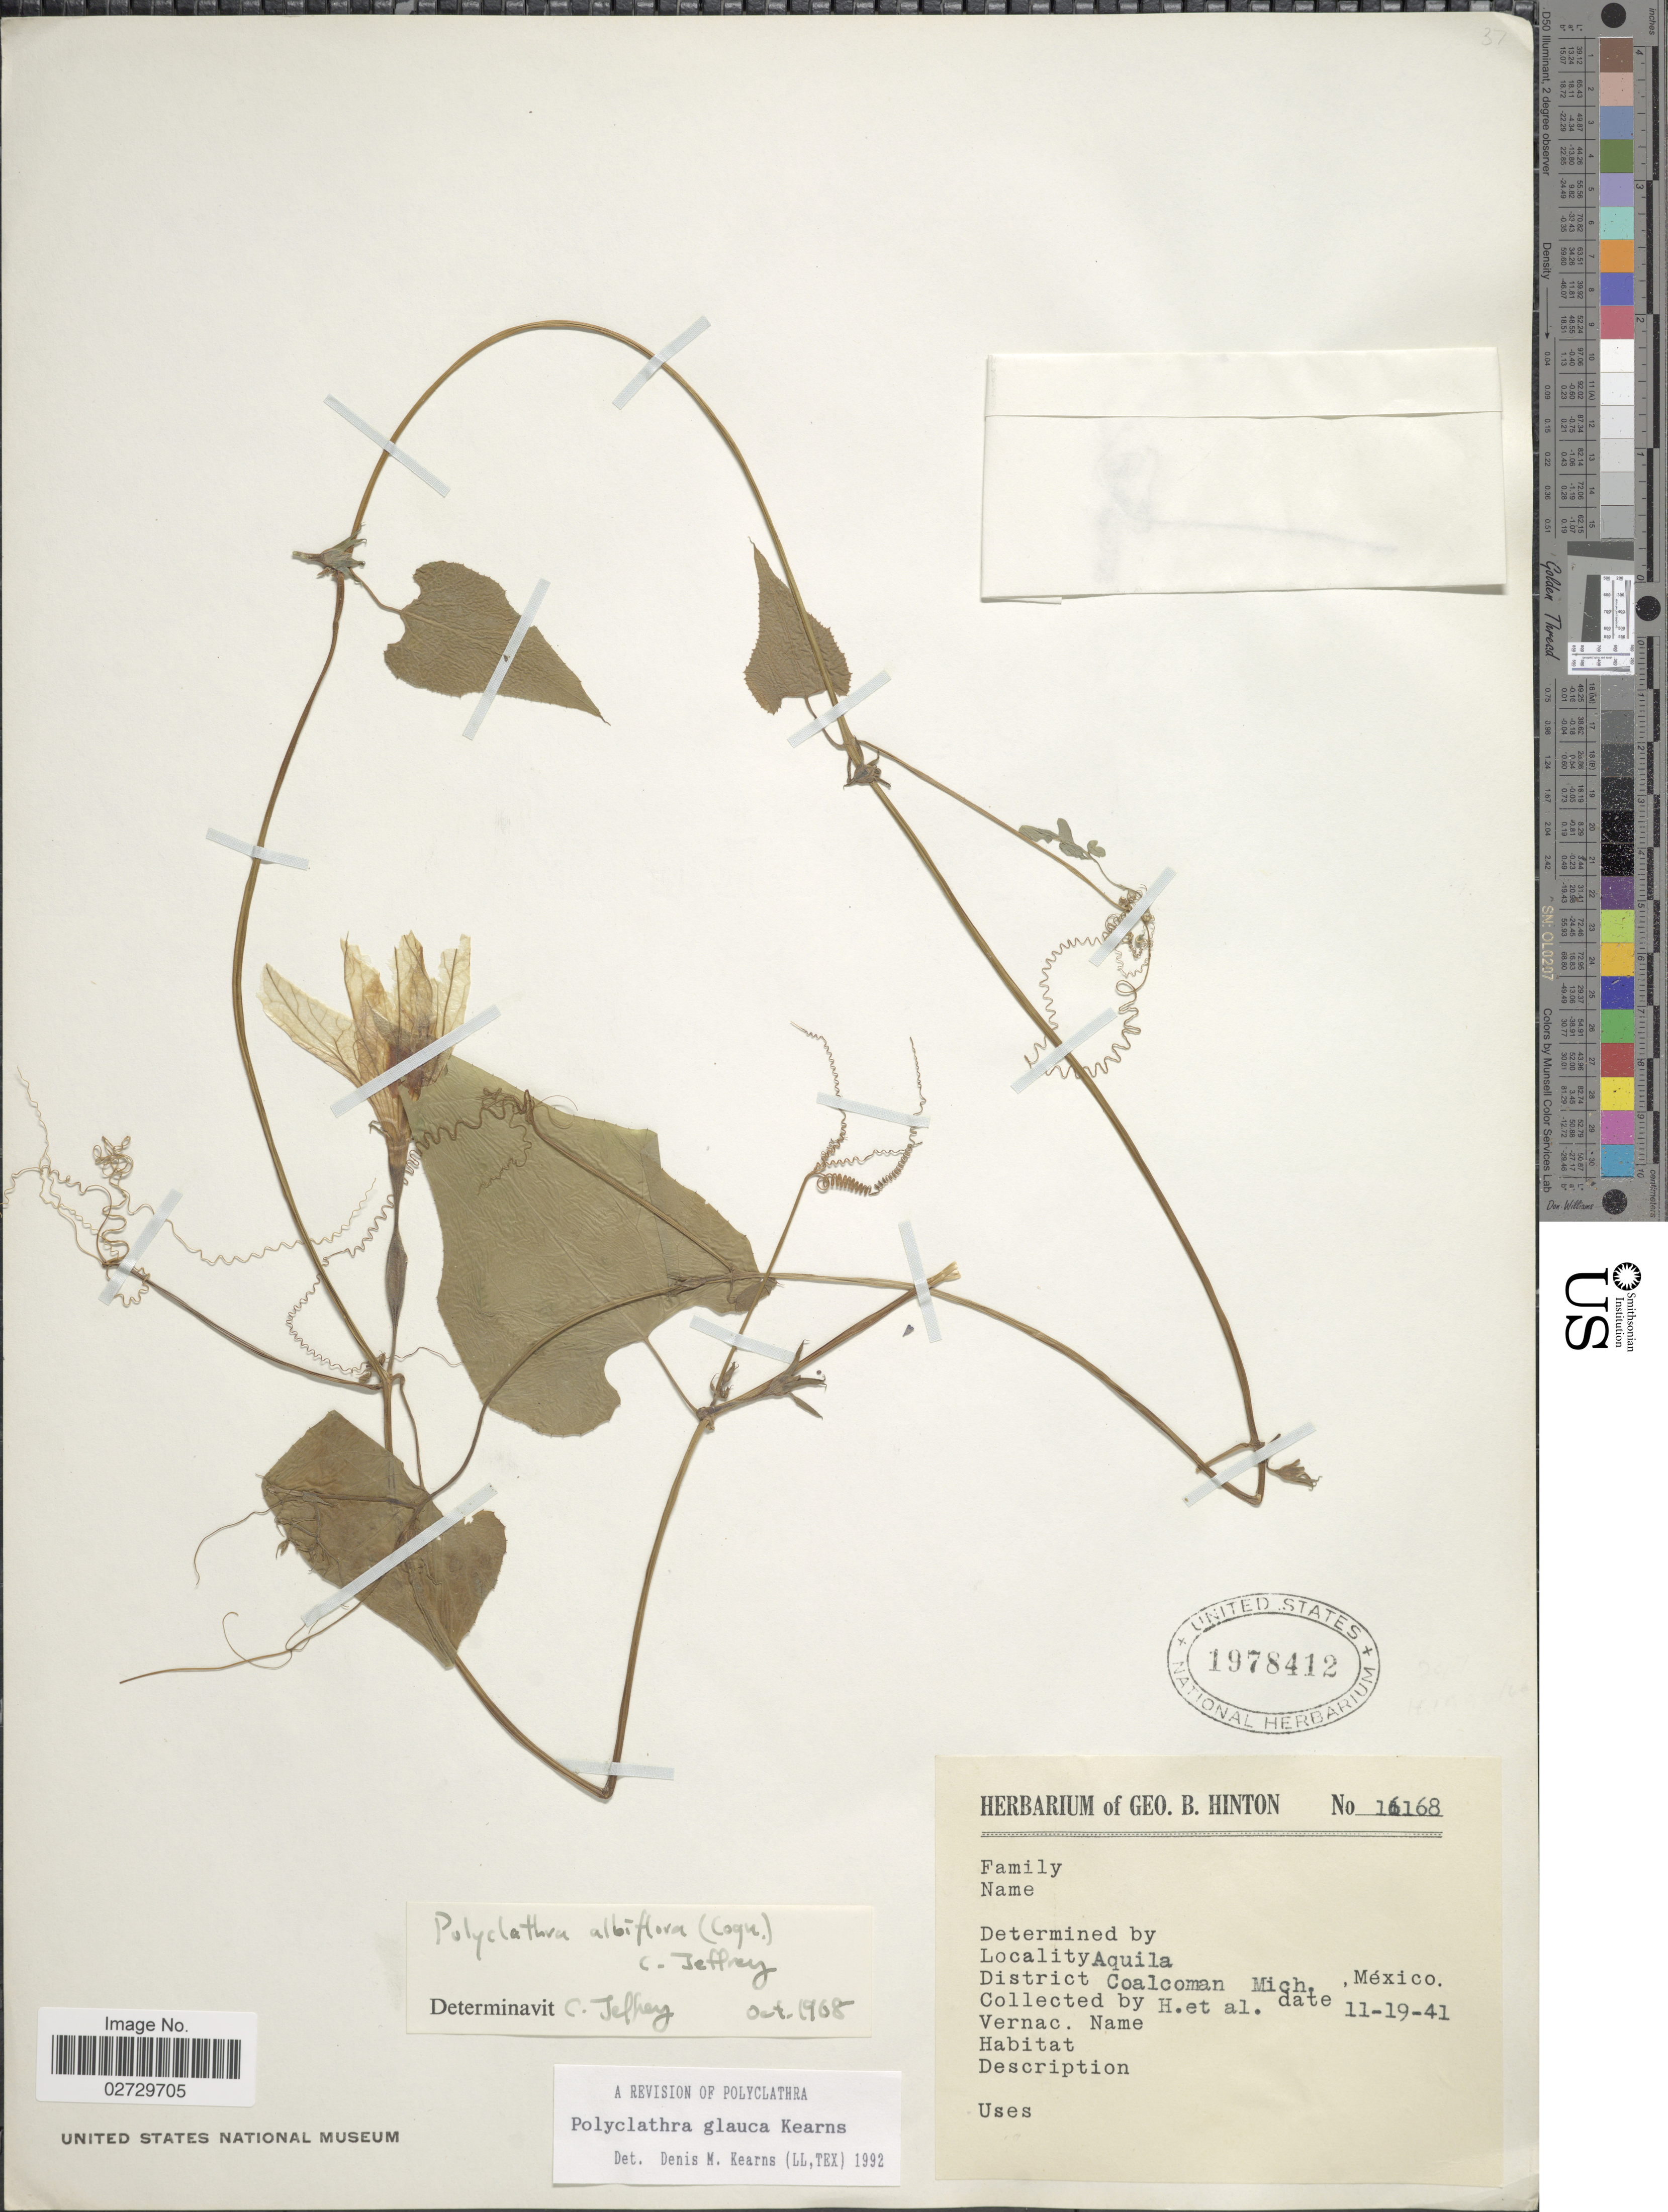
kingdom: Plantae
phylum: Tracheophyta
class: Magnoliopsida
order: Cucurbitales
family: Cucurbitaceae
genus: Polyclathra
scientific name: Polyclathra glauca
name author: Kearns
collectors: G. B. Hinton & et al.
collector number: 16168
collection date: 1941-11-19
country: Mexico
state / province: Michoacán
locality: Aquila, District Coalcoman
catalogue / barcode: US 1978412